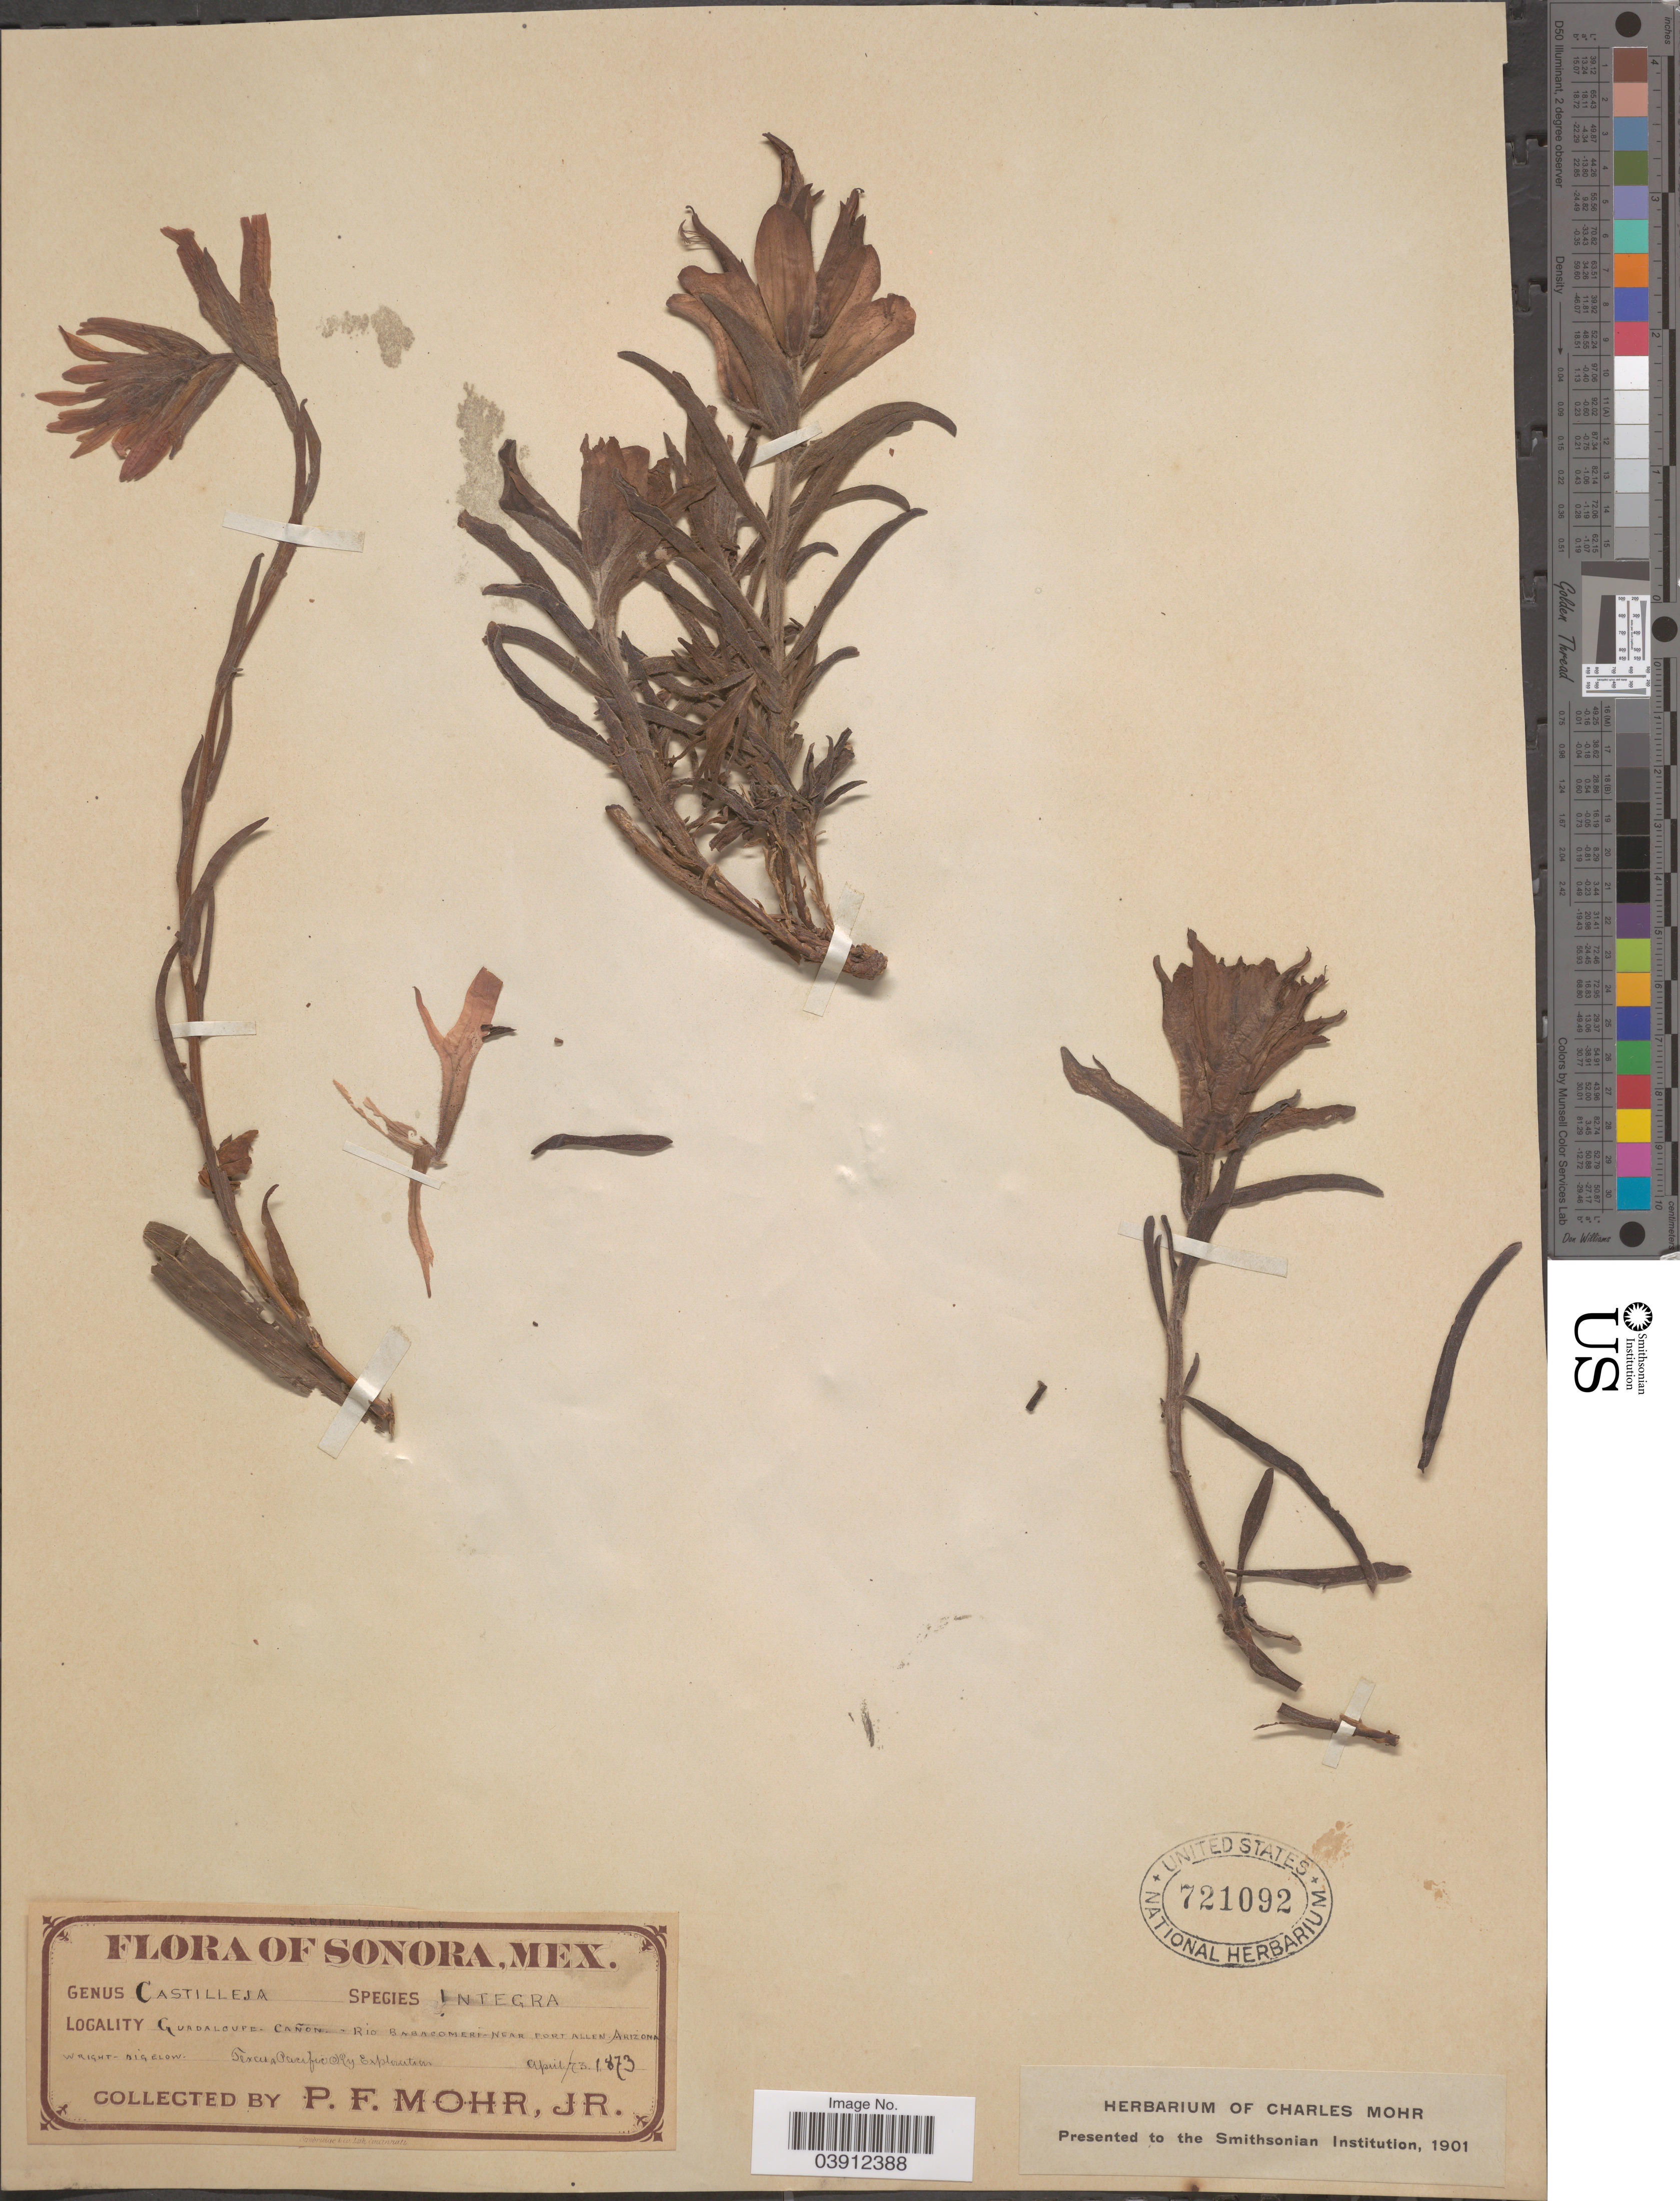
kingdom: Plantae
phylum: Tracheophyta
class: Magnoliopsida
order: Lamiales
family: Orobanchaceae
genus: Castilleja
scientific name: Castilleja integra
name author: A. Gray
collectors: Mohr Jr., P. F.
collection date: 1873-04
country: United States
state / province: Arizona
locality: Guadaloupe - Cañon - Rio Babacomeri - Near Fort Allen.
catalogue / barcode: US 721092